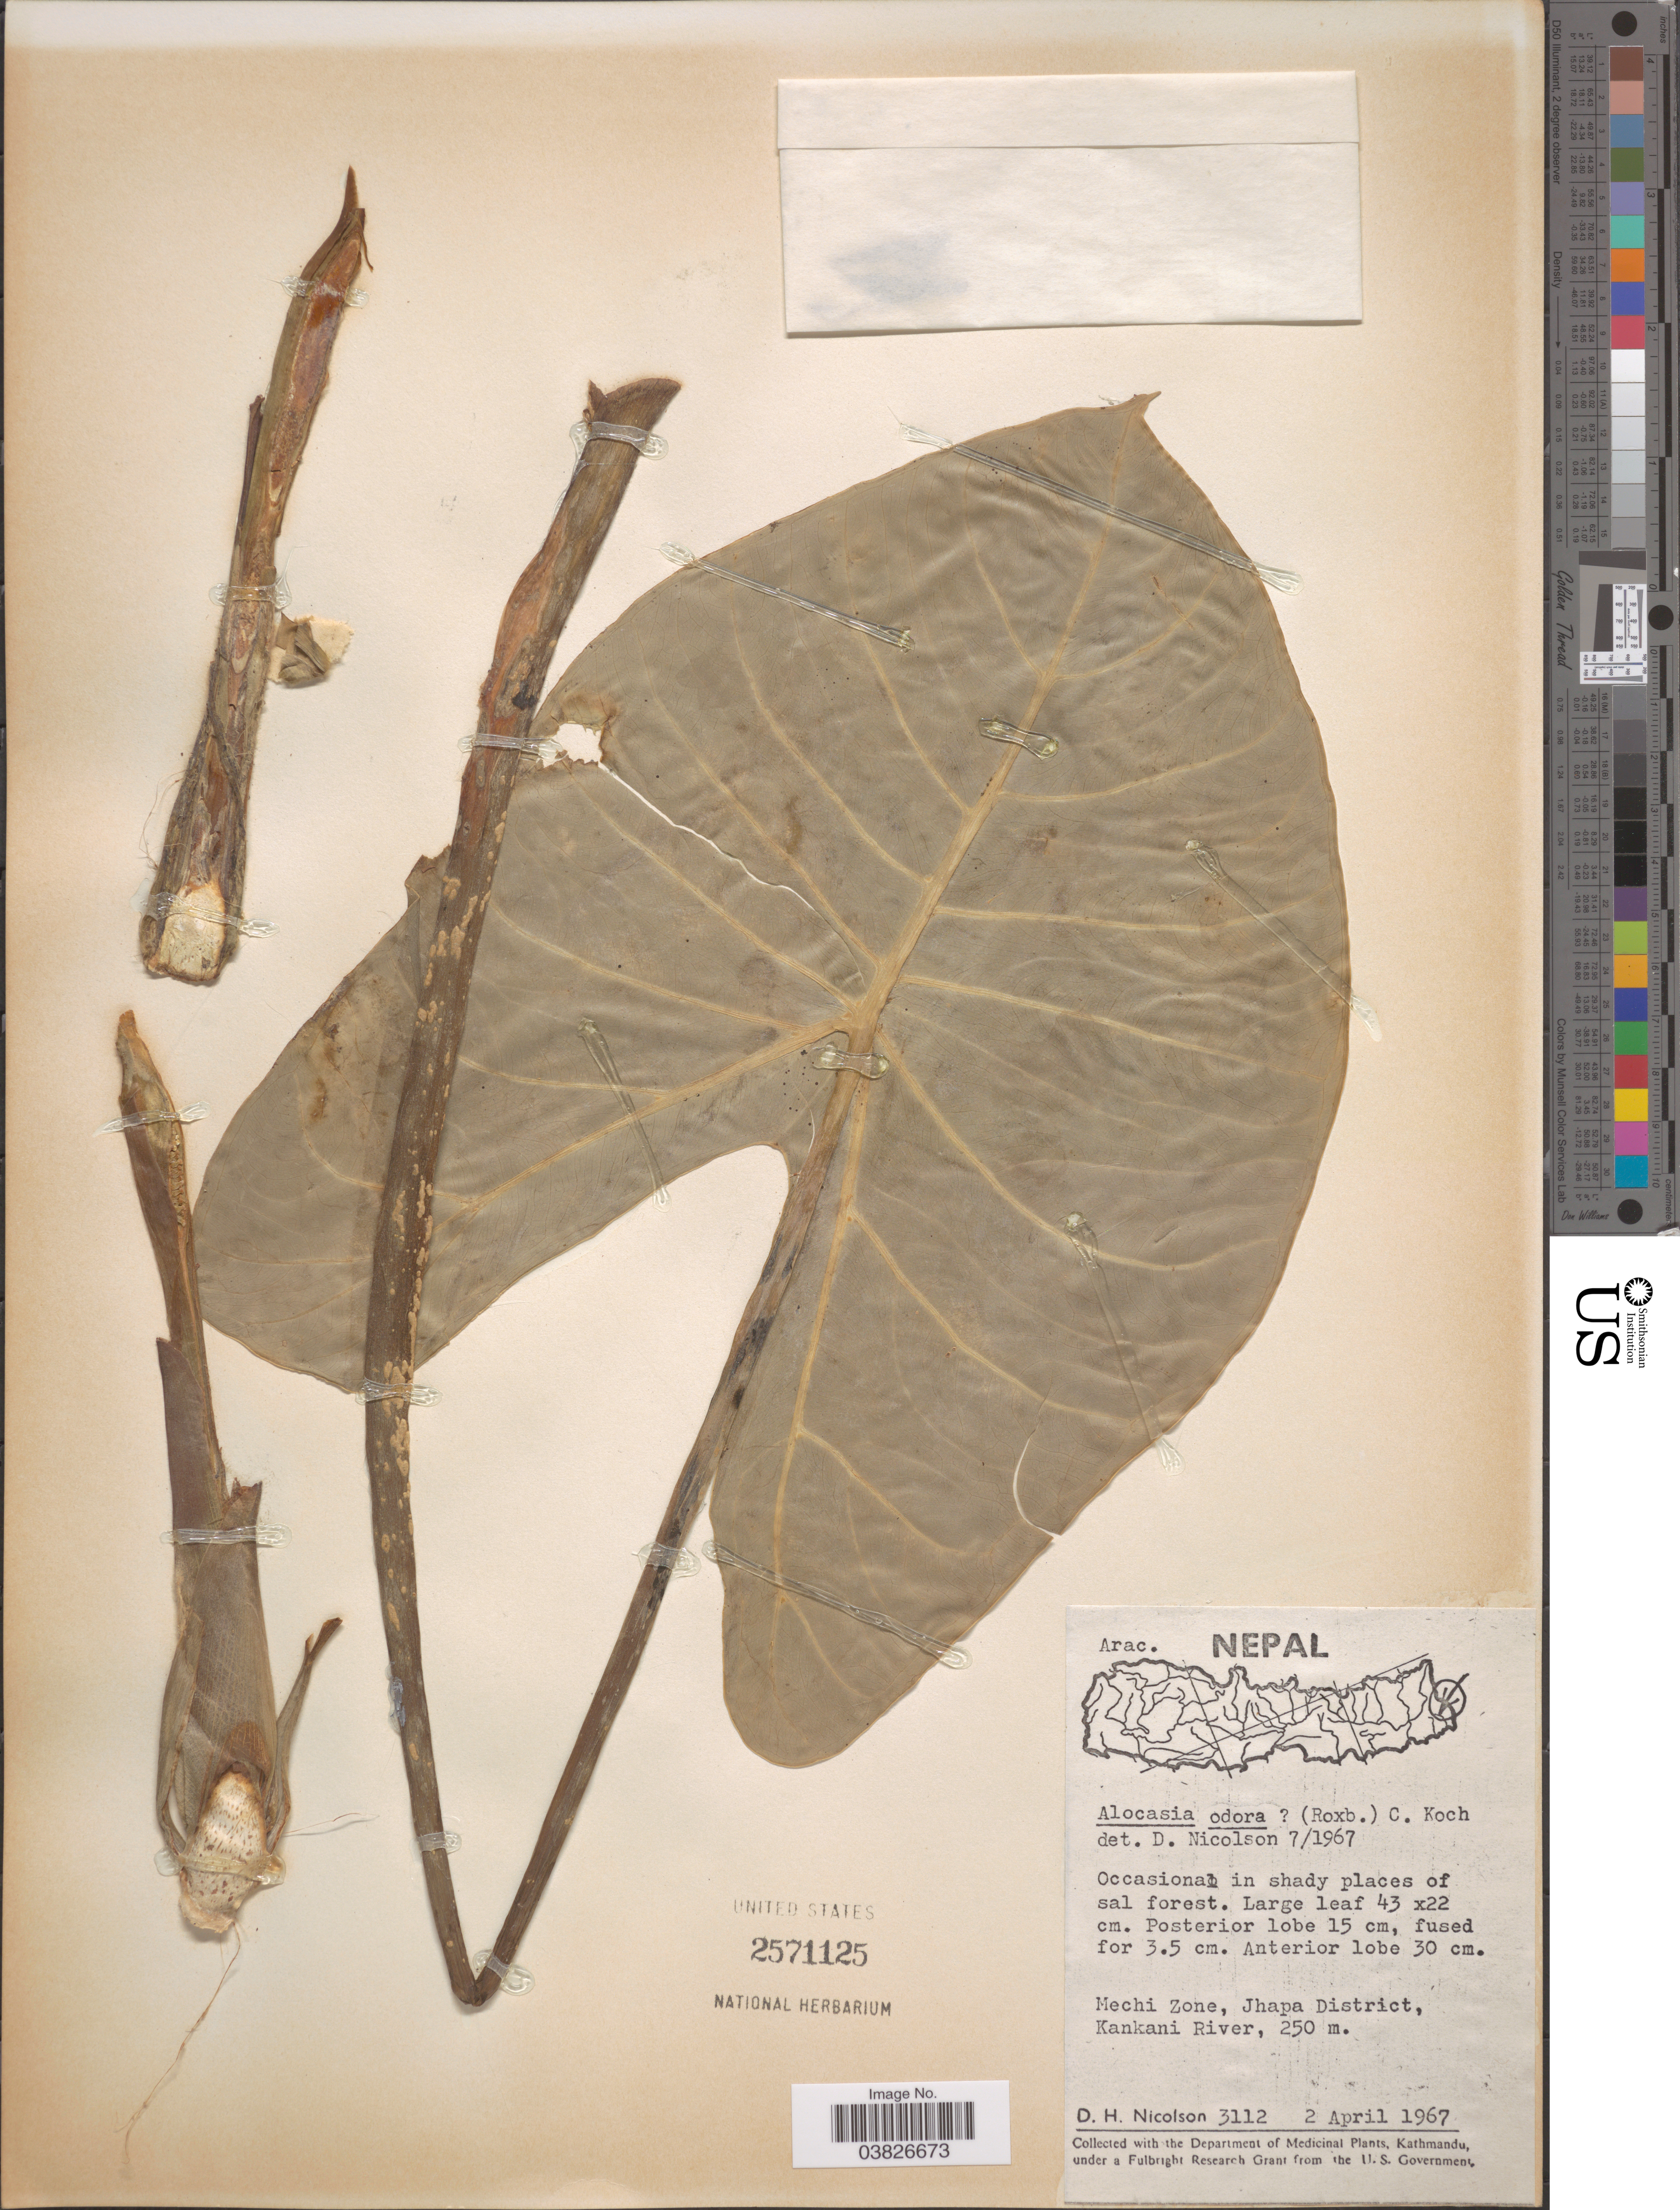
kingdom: Plantae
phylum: Tracheophyta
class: Liliopsida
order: Alismatales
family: Araceae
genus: Alocasia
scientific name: Alocasia odora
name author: (Roxb. ex Lodd. et al.) Spach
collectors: D. H. Nicolson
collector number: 3112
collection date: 1967-04-02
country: Nepal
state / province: Mechi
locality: Mechi Zone, Jhapa District, Kankani River.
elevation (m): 250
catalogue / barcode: US 2571125